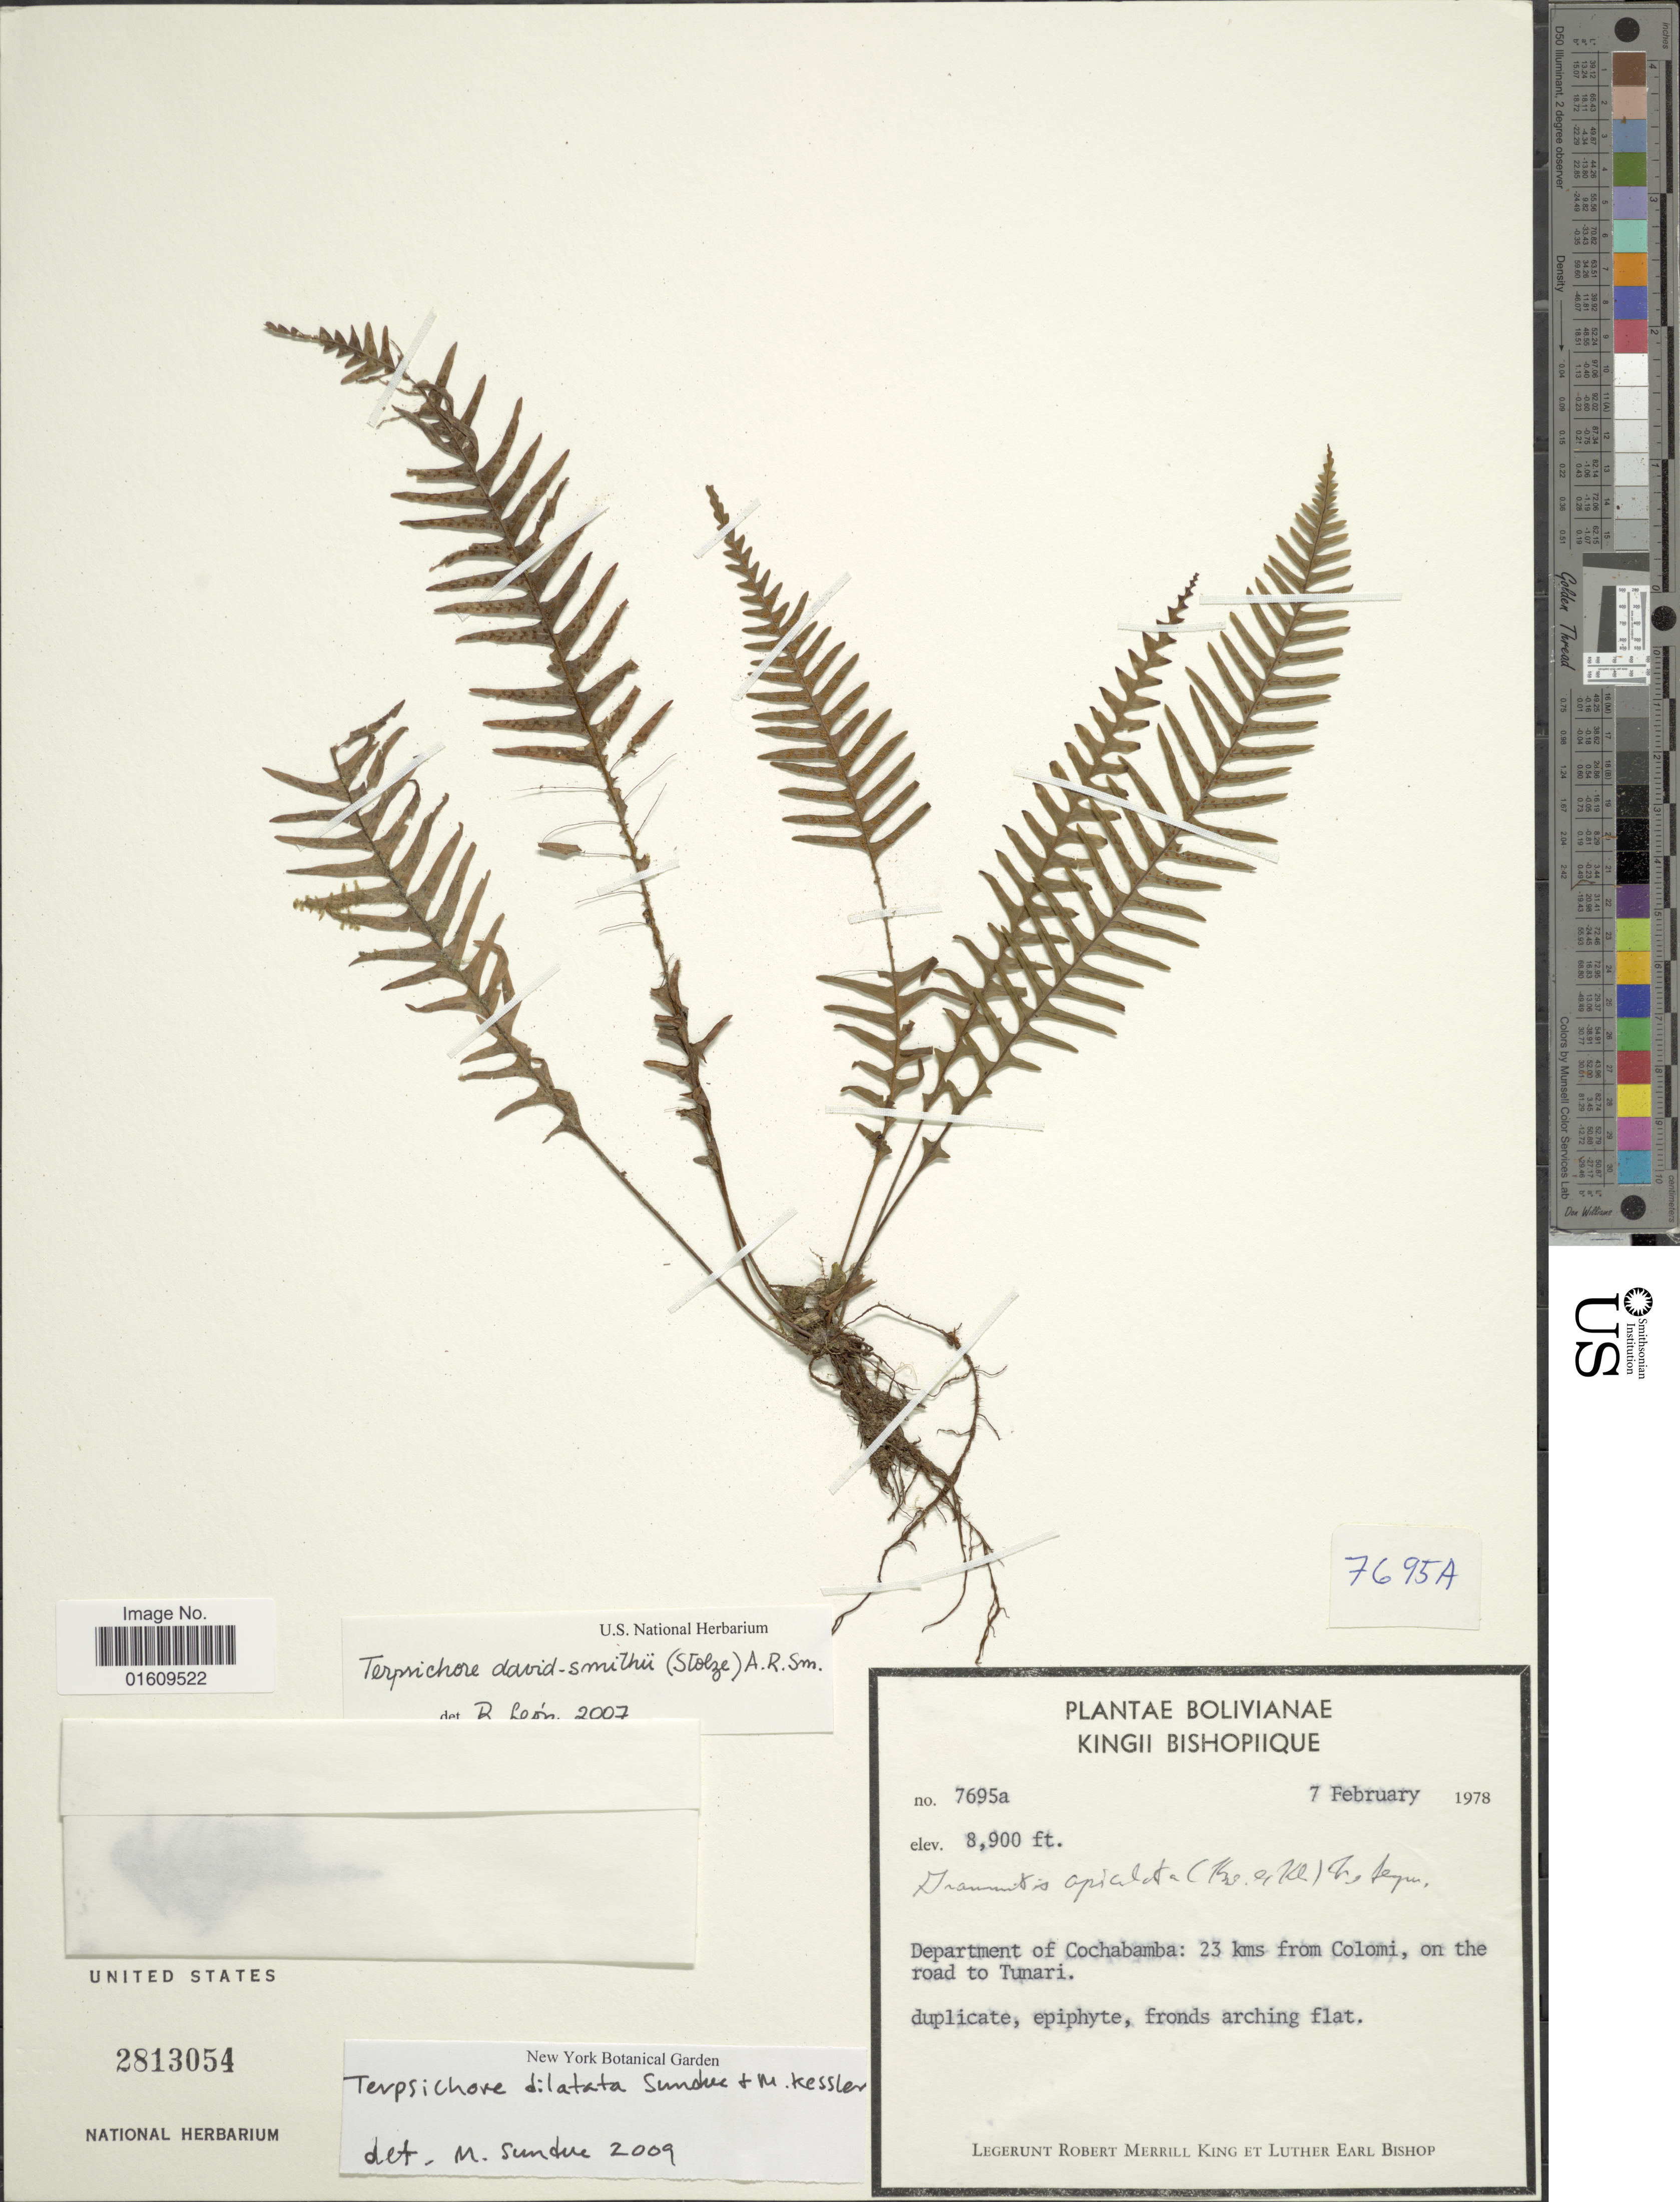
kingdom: Plantae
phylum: Tracheophyta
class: Polypodiopsida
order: Polypodiales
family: Polypodiaceae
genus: Ascogrammitis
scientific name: Ascogrammitis david-smithii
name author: (Stolze) Sundue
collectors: L. R. M. King & L. E. Bishop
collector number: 7695A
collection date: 1978-02-07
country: Bolivia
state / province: Cochabamba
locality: Departement of Cochabamba: 23 kms of Colomi, on the road to Tunari.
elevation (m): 2713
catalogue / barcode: US 2813054